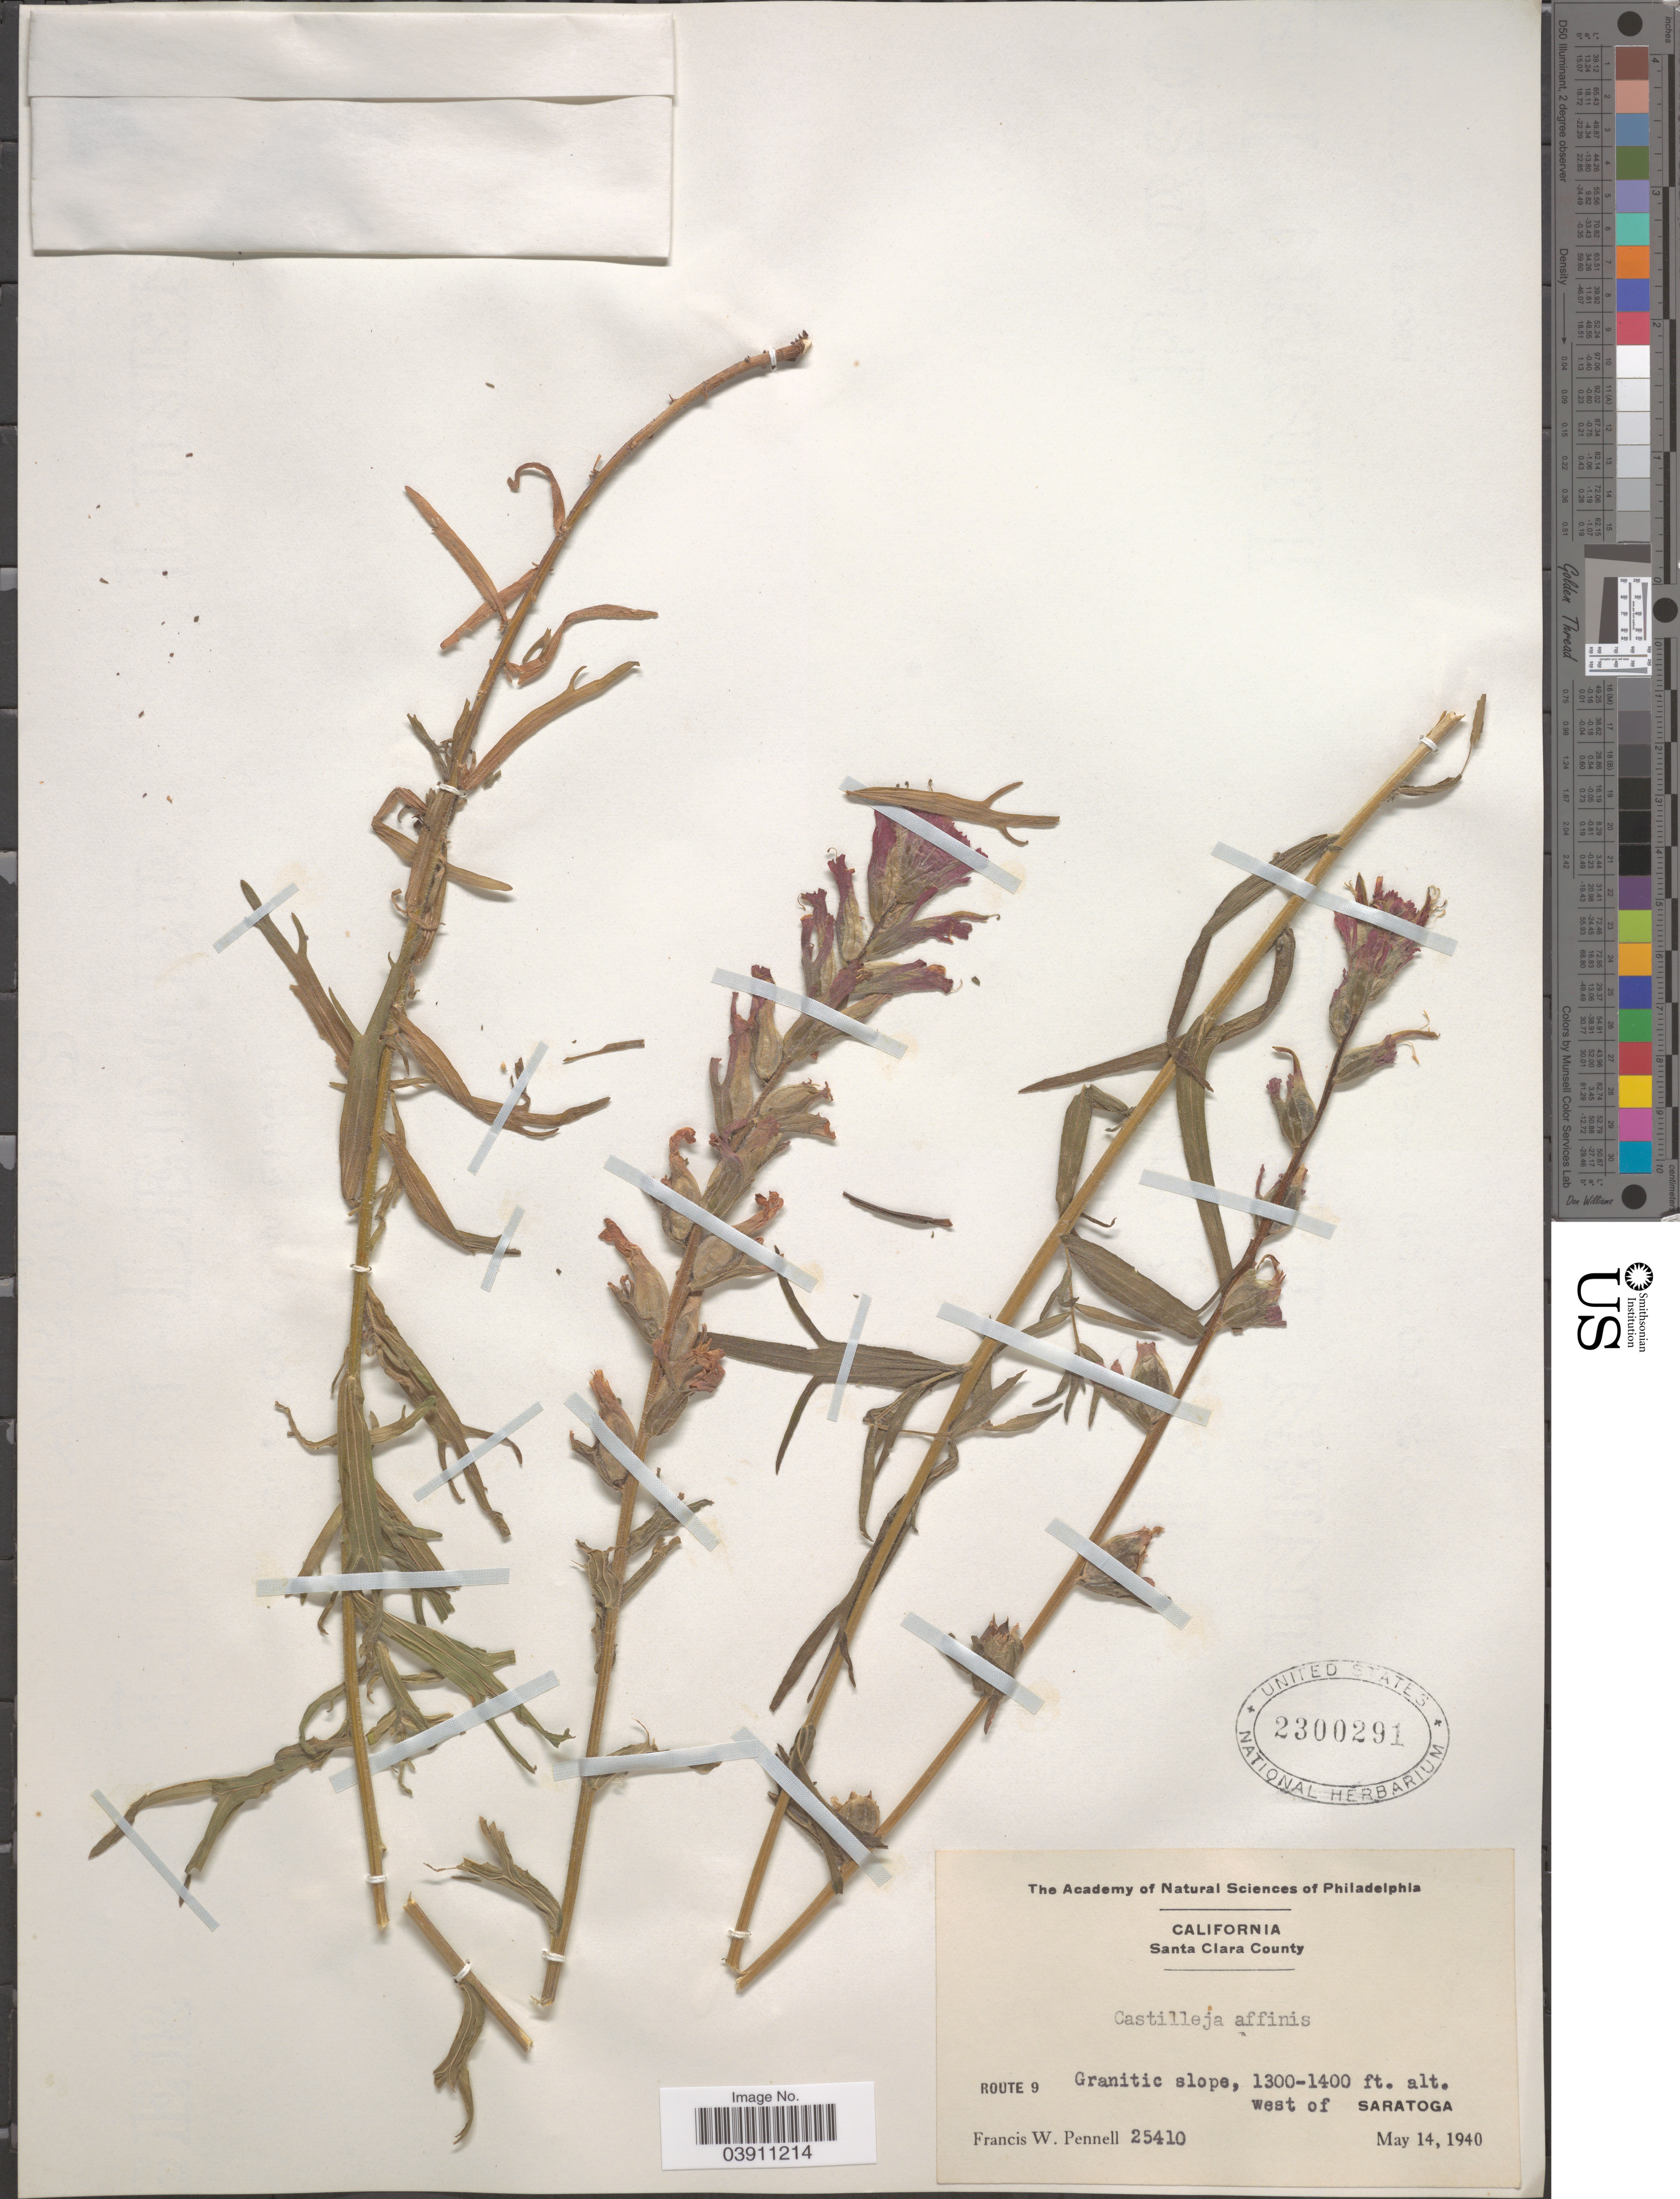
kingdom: Plantae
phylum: Tracheophyta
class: Magnoliopsida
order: Lamiales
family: Orobanchaceae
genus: Castilleja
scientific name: Castilleja affinis subsp. neglecta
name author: (Zeile) T.I. Chuang & Heckard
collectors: F. W. Pennell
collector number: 25410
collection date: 1940-05-14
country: United States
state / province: California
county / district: Santa Clara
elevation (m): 396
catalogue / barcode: US 2300291